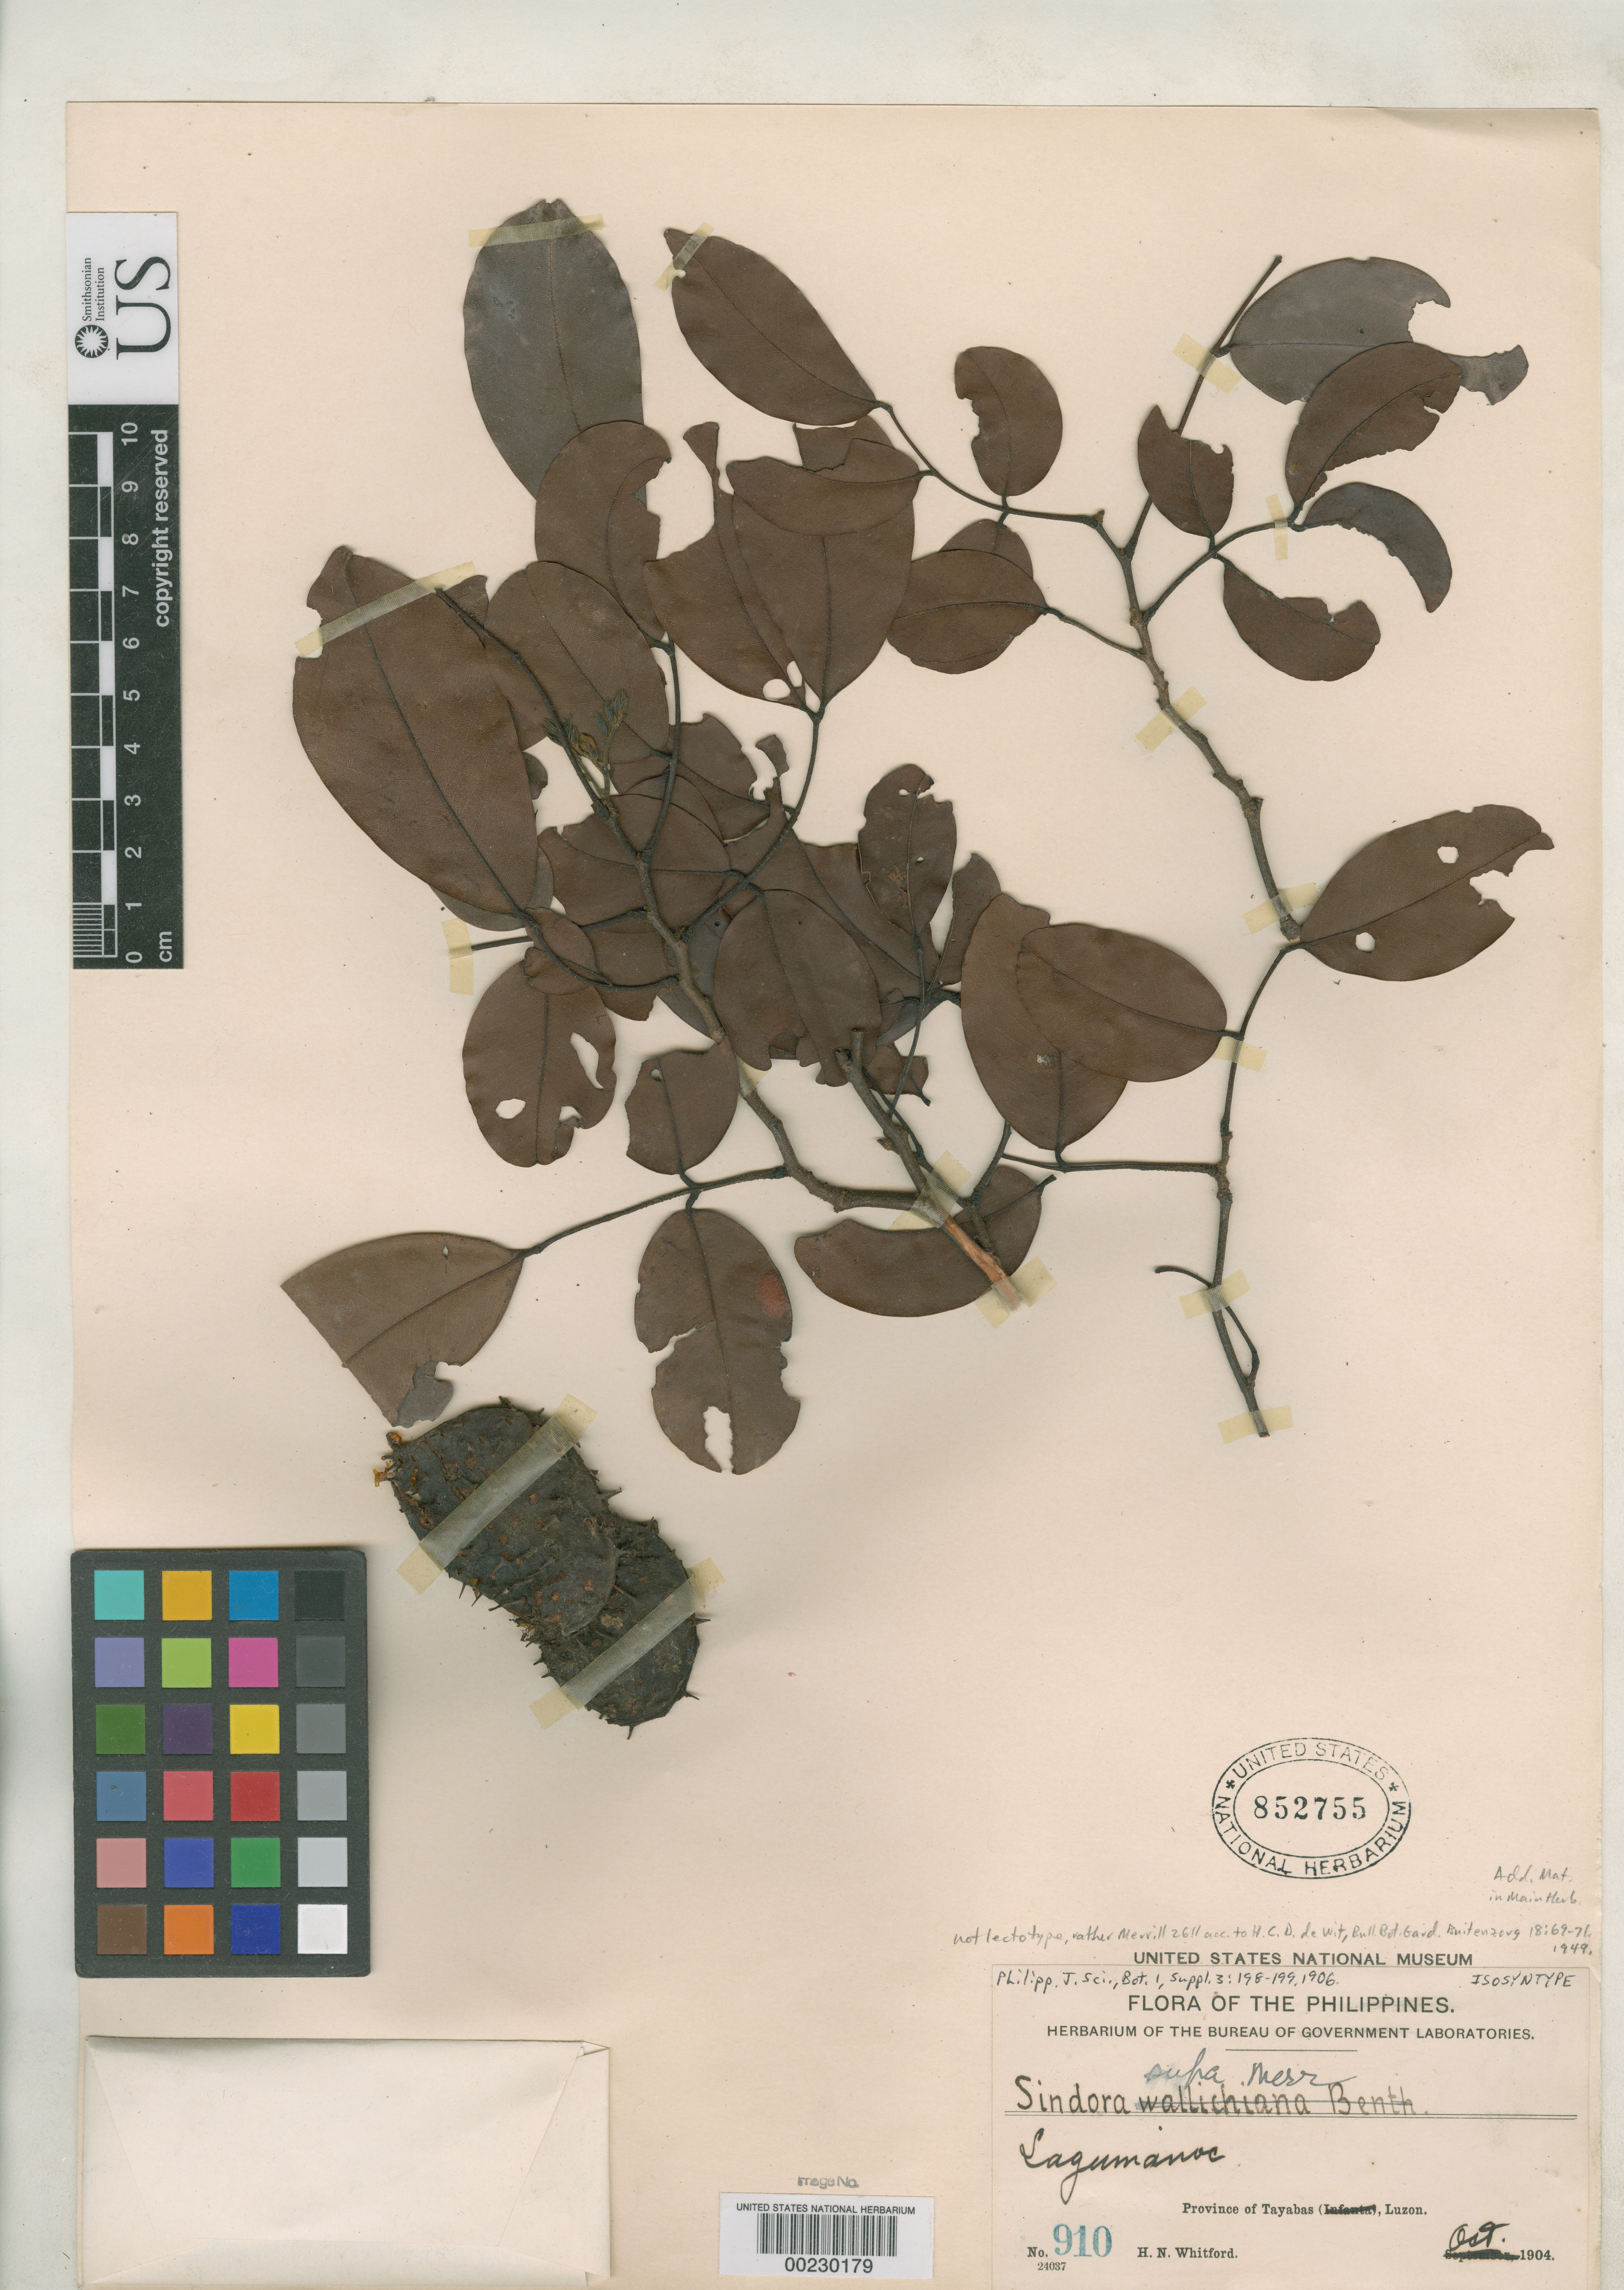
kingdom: Plantae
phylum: Tracheophyta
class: Magnoliopsida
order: Fabales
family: Fabaceae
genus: Sindora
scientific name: Sindora supa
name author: Merr.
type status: Isosyntype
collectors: H. N. Whitford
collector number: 910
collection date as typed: Oct 1904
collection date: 1904-10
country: Philippines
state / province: Calabarzon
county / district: Quezon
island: Luzon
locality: Lagumanoc. Tayabas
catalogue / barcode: US 852755